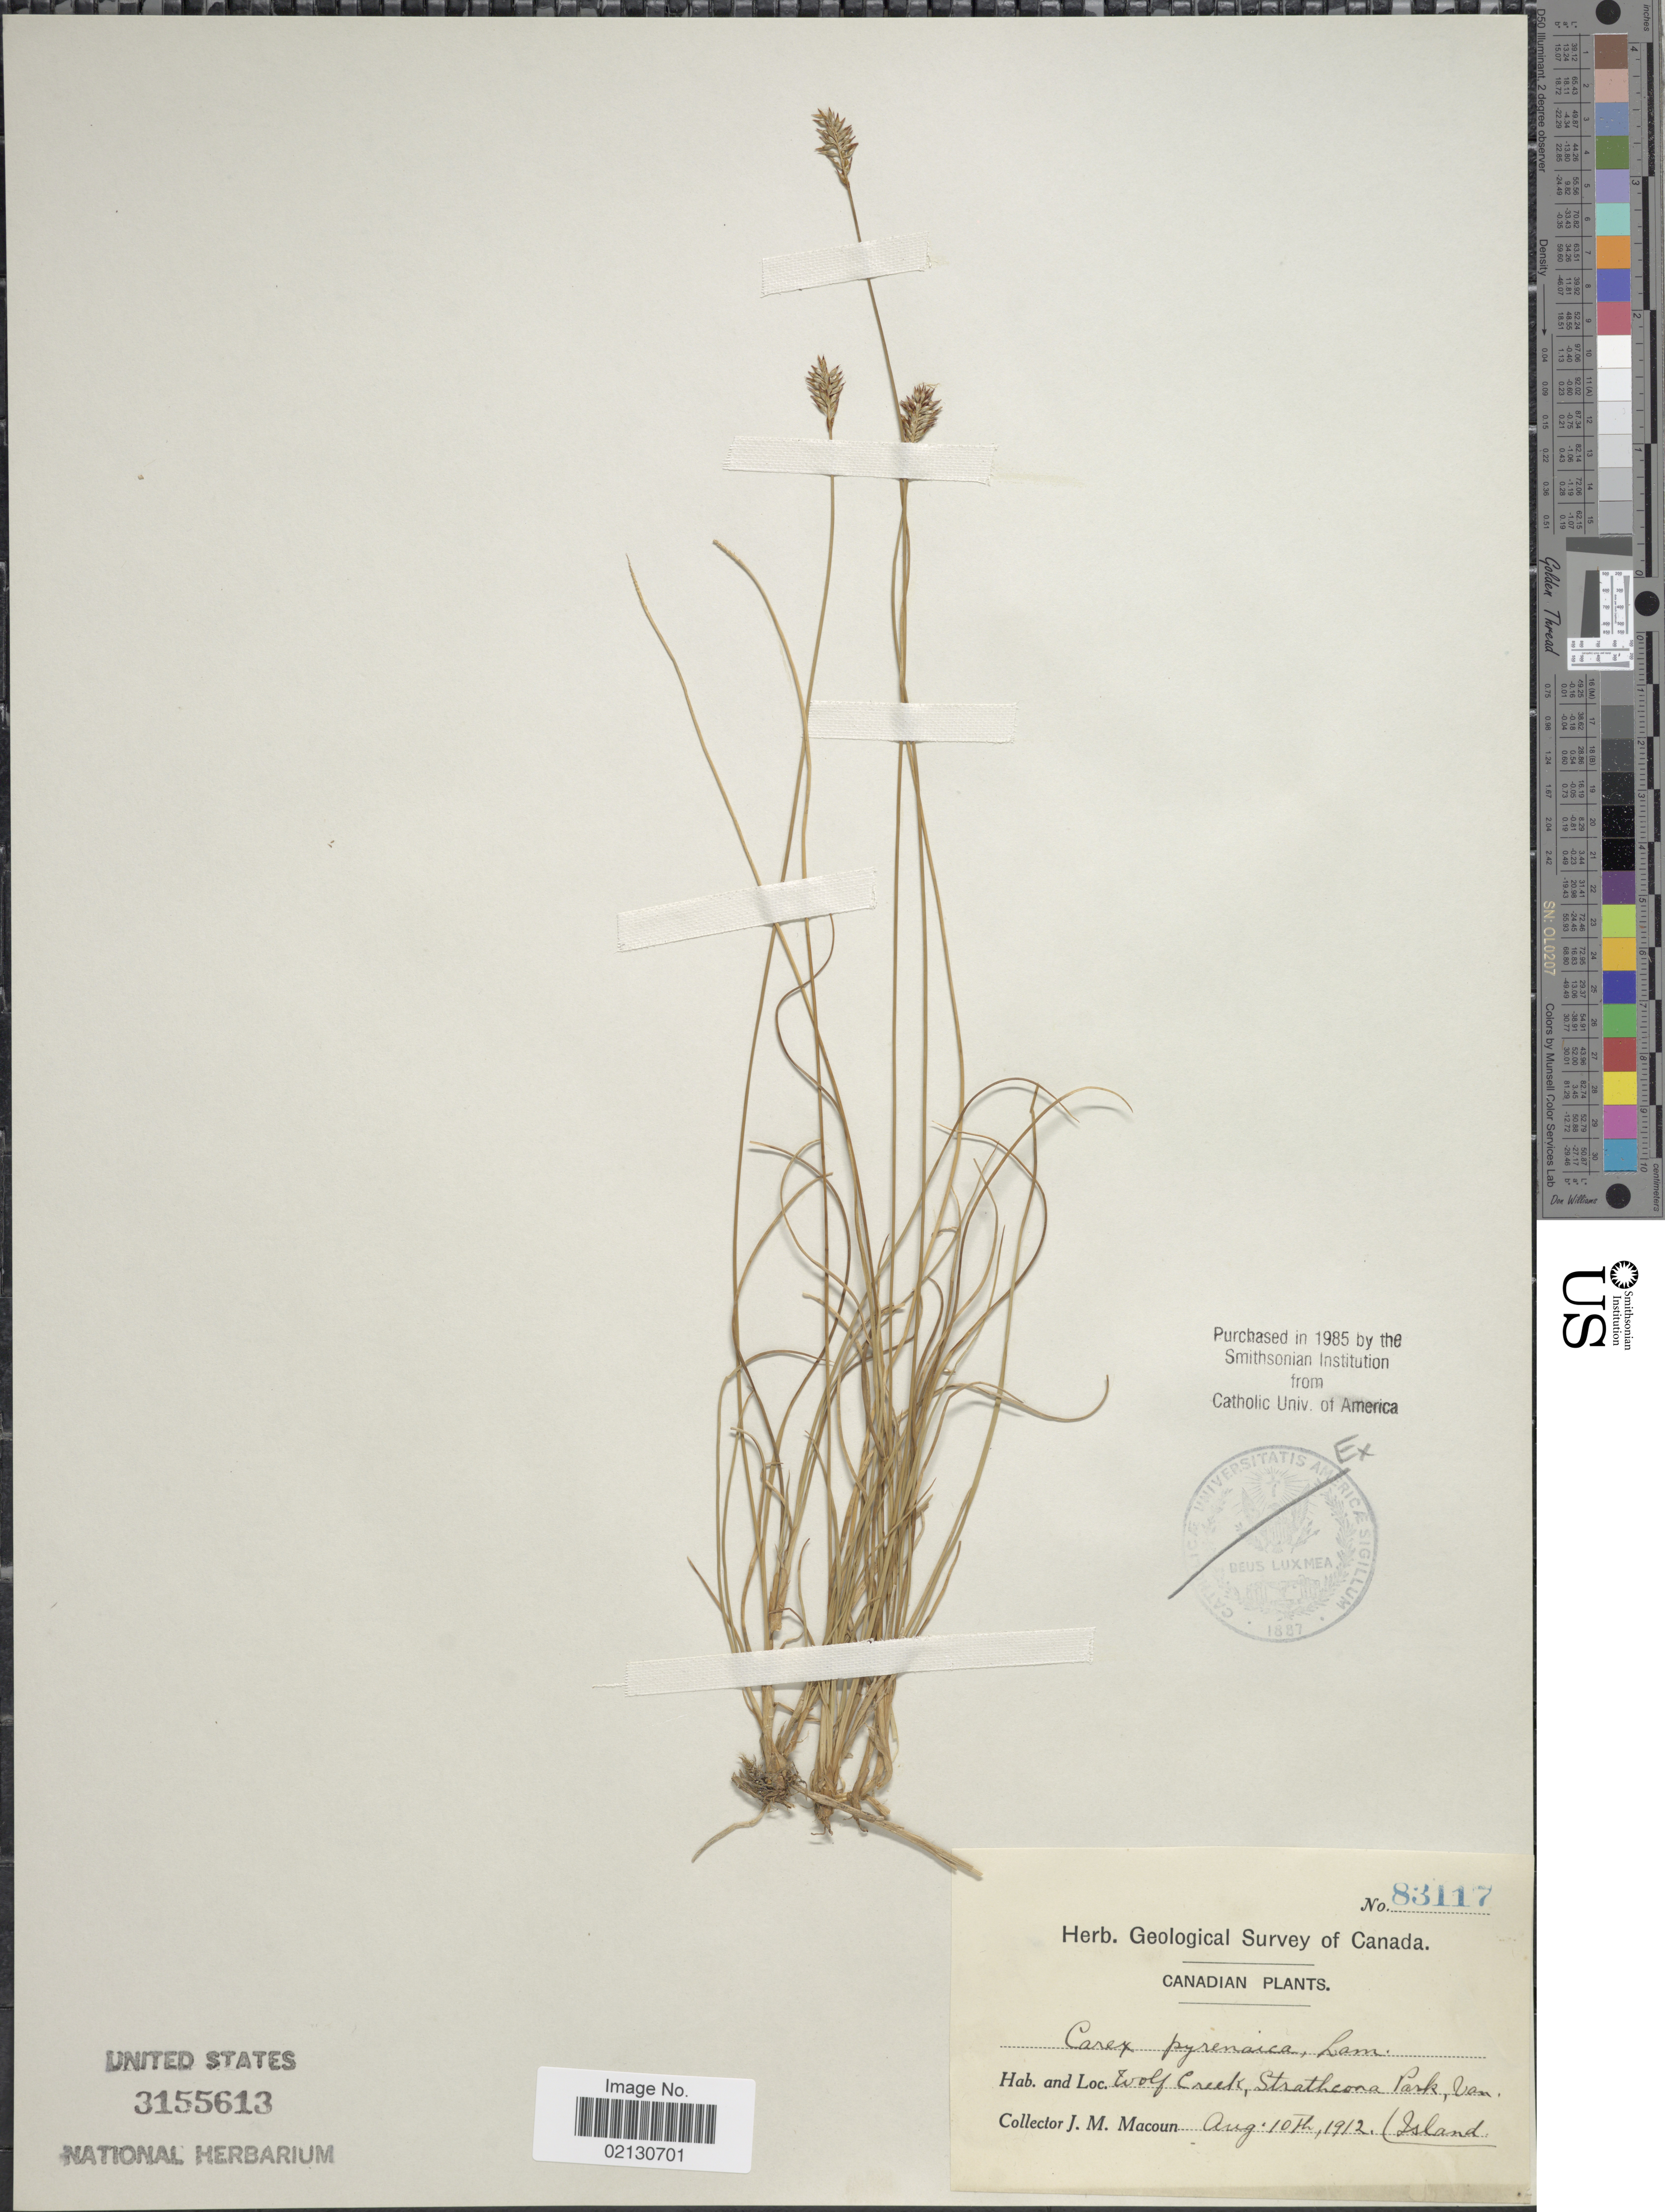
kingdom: Plantae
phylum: Tracheophyta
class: Liliopsida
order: Poales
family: Cyperaceae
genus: Carex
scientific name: Carex micropoda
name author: C.A. Mey.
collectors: J. M. Macoun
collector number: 83117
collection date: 1912-08-10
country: Canada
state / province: British Columbia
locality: Wolf Creek, Strathcona Park, Van. Island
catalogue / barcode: US 3155613